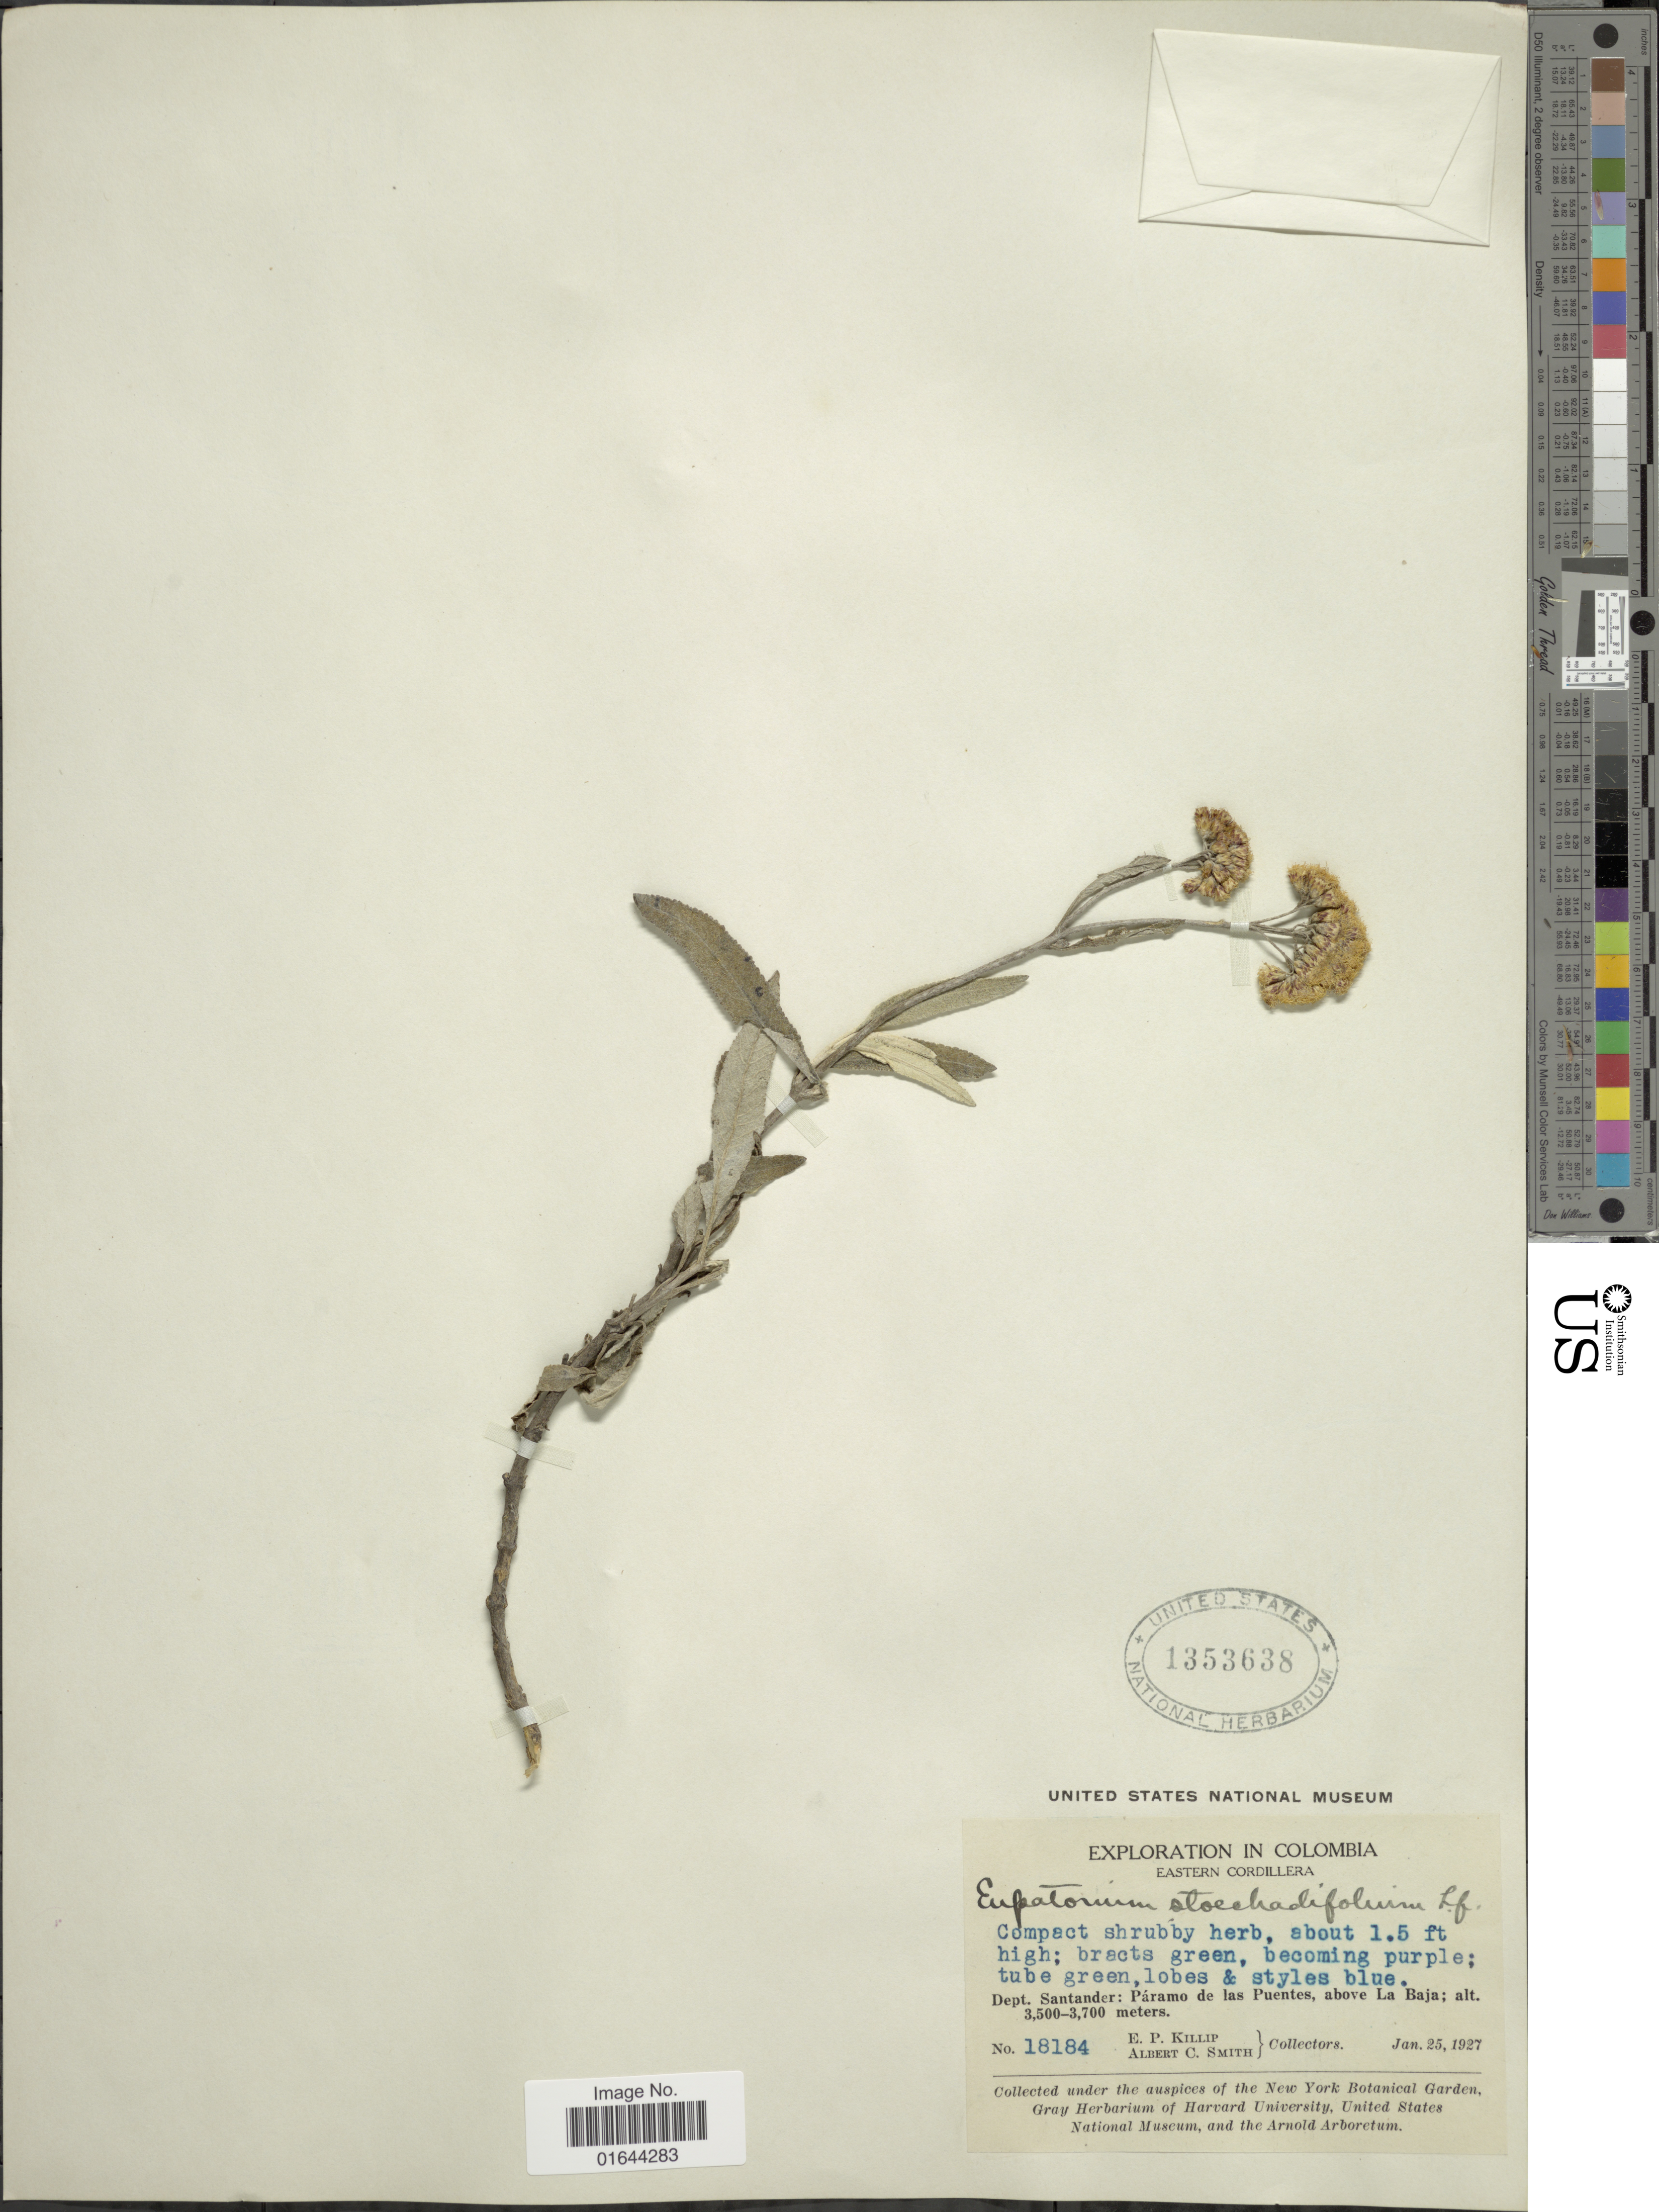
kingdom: Plantae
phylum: Tracheophyta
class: Magnoliopsida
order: Asterales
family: Asteraceae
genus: Lourteigia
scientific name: Lourteigia stoechadifolia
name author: (L. f.) R.M. King & H. Rob.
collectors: E. P. Killip & A. C. Smith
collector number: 18184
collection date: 1927-01-25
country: Colombia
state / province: Santander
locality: Eastern Cordillera. Dept. Santander: Paramo de las Puentes, above La Baja.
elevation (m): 3500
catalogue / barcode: US 1353638